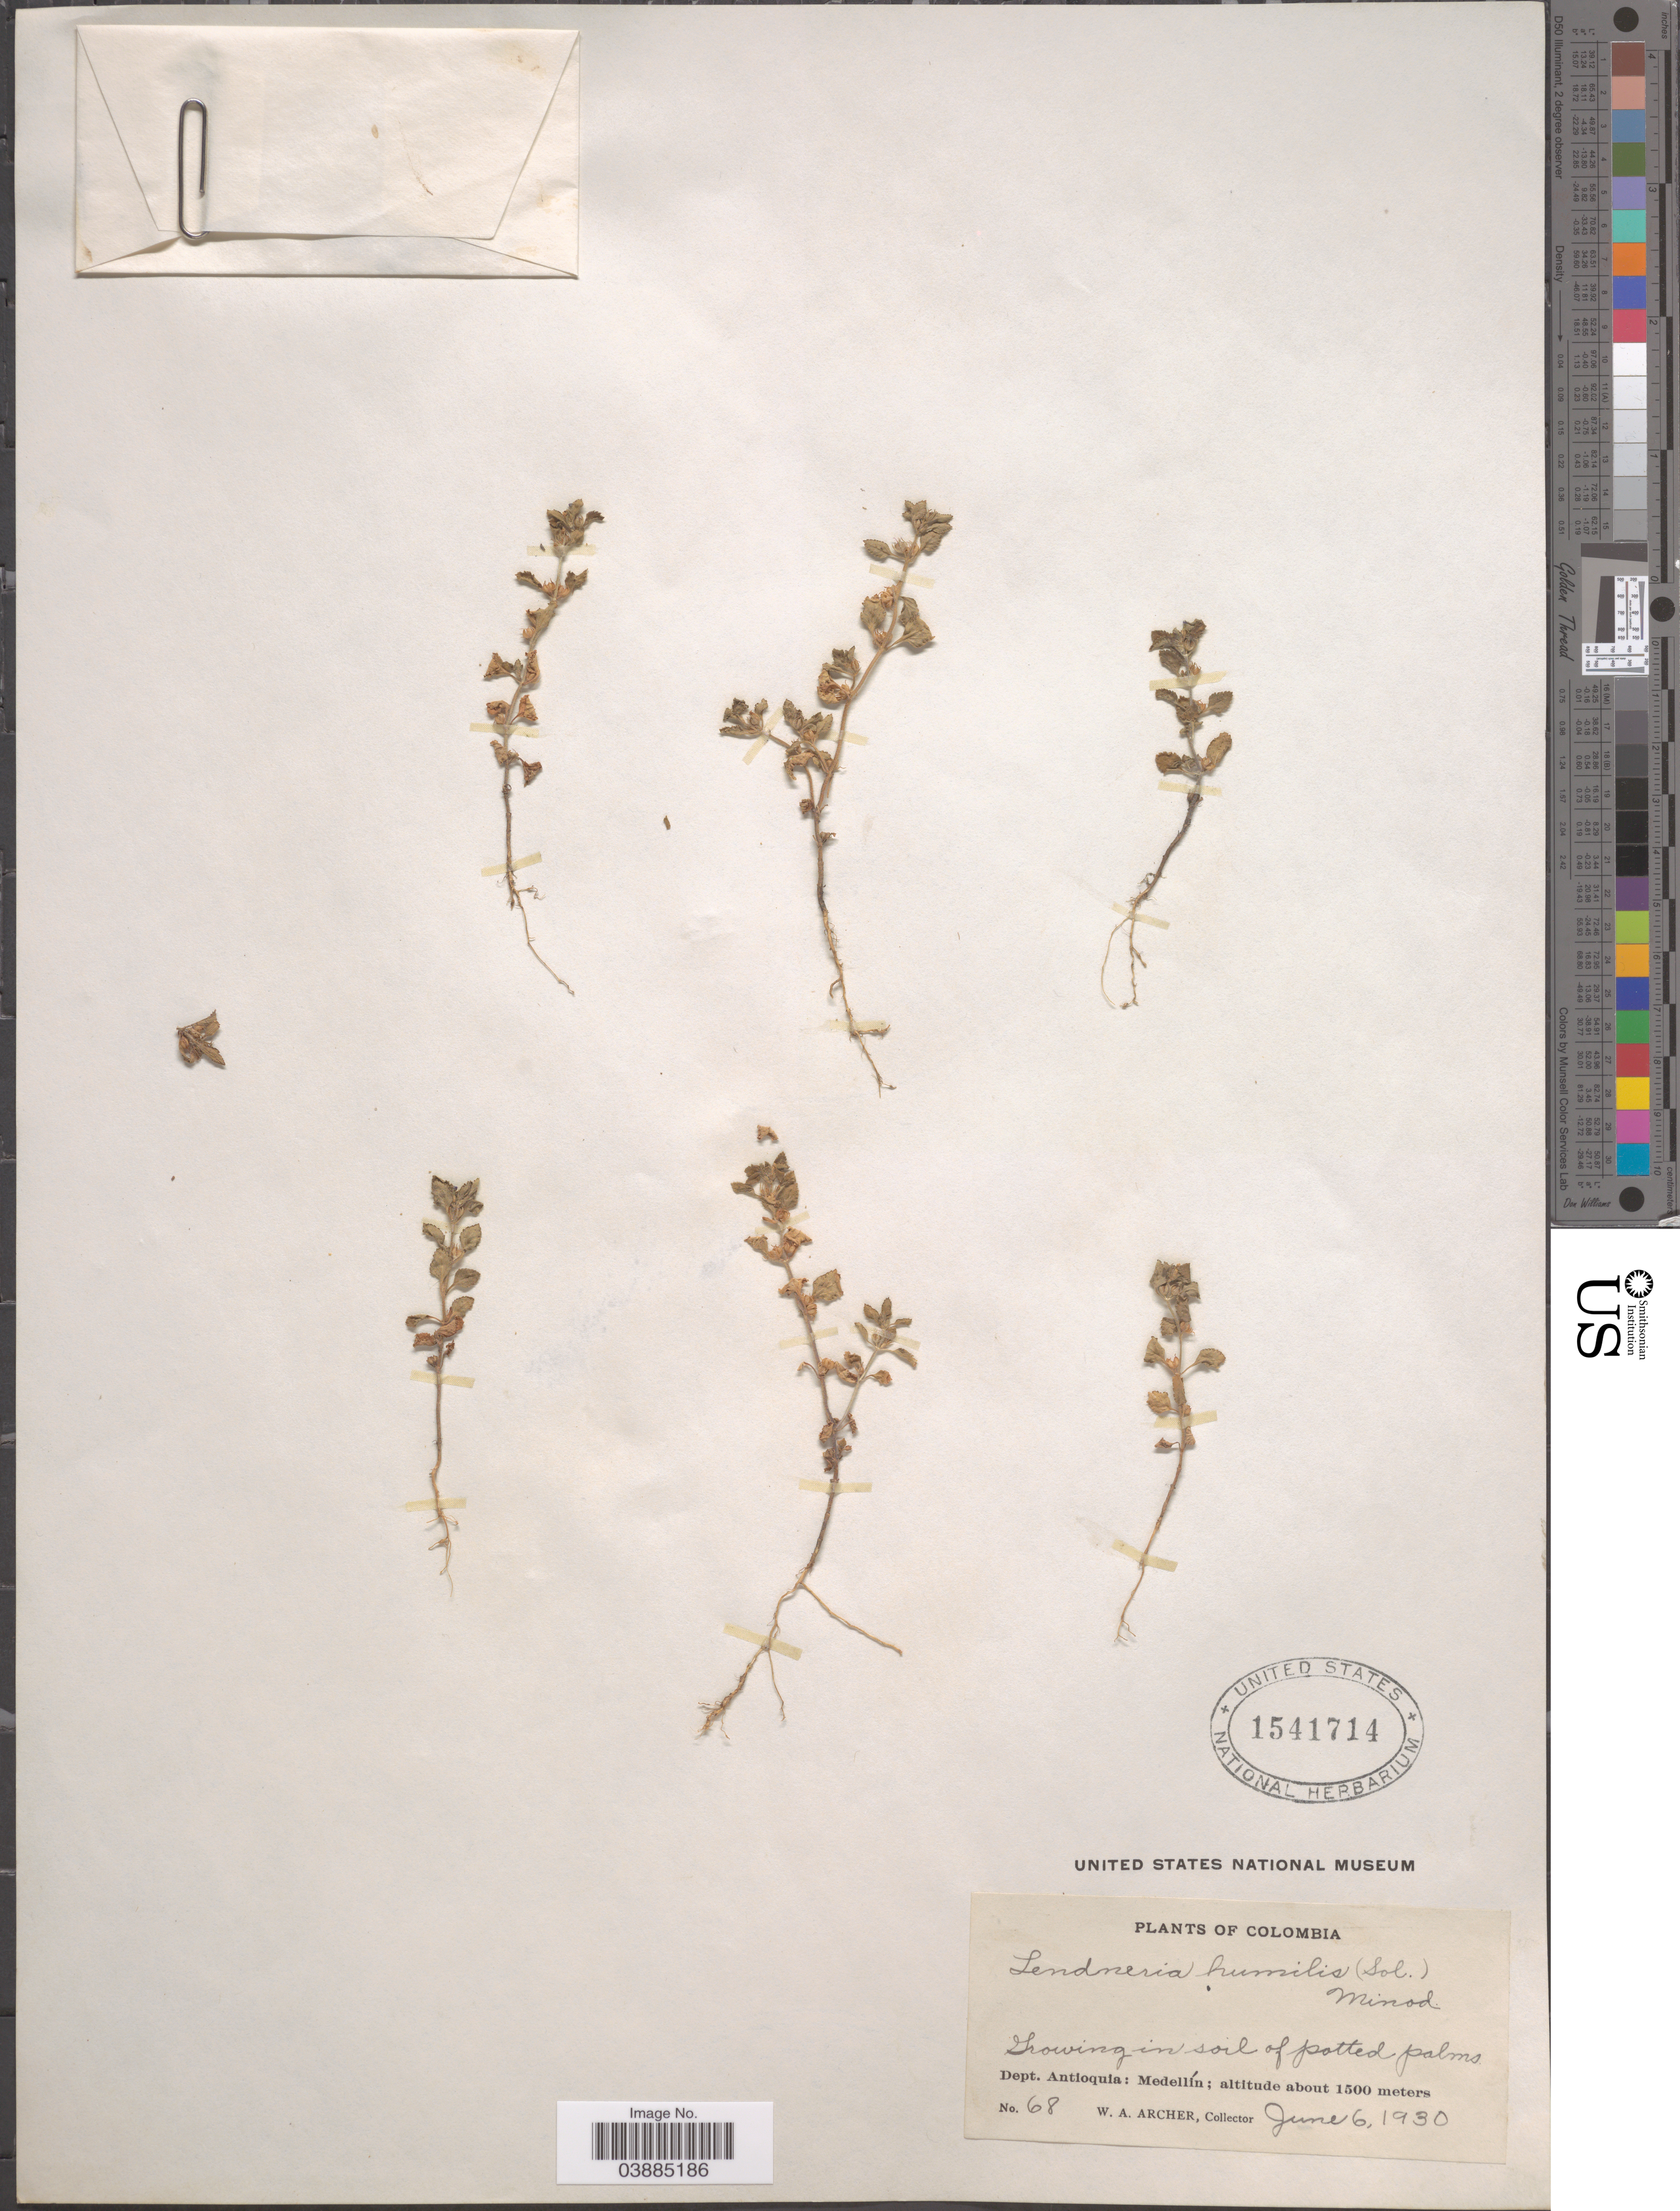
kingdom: Plantae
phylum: Tracheophyta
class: Magnoliopsida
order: Lamiales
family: Plantaginaceae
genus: Stemodia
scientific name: Stemodia verticillata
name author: (Mill.) Hassl.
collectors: W. Archer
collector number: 68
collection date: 1930-06-06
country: Colombia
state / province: Antioquia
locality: Dept. Antioquia: Medellín.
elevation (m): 1500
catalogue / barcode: US 1541714